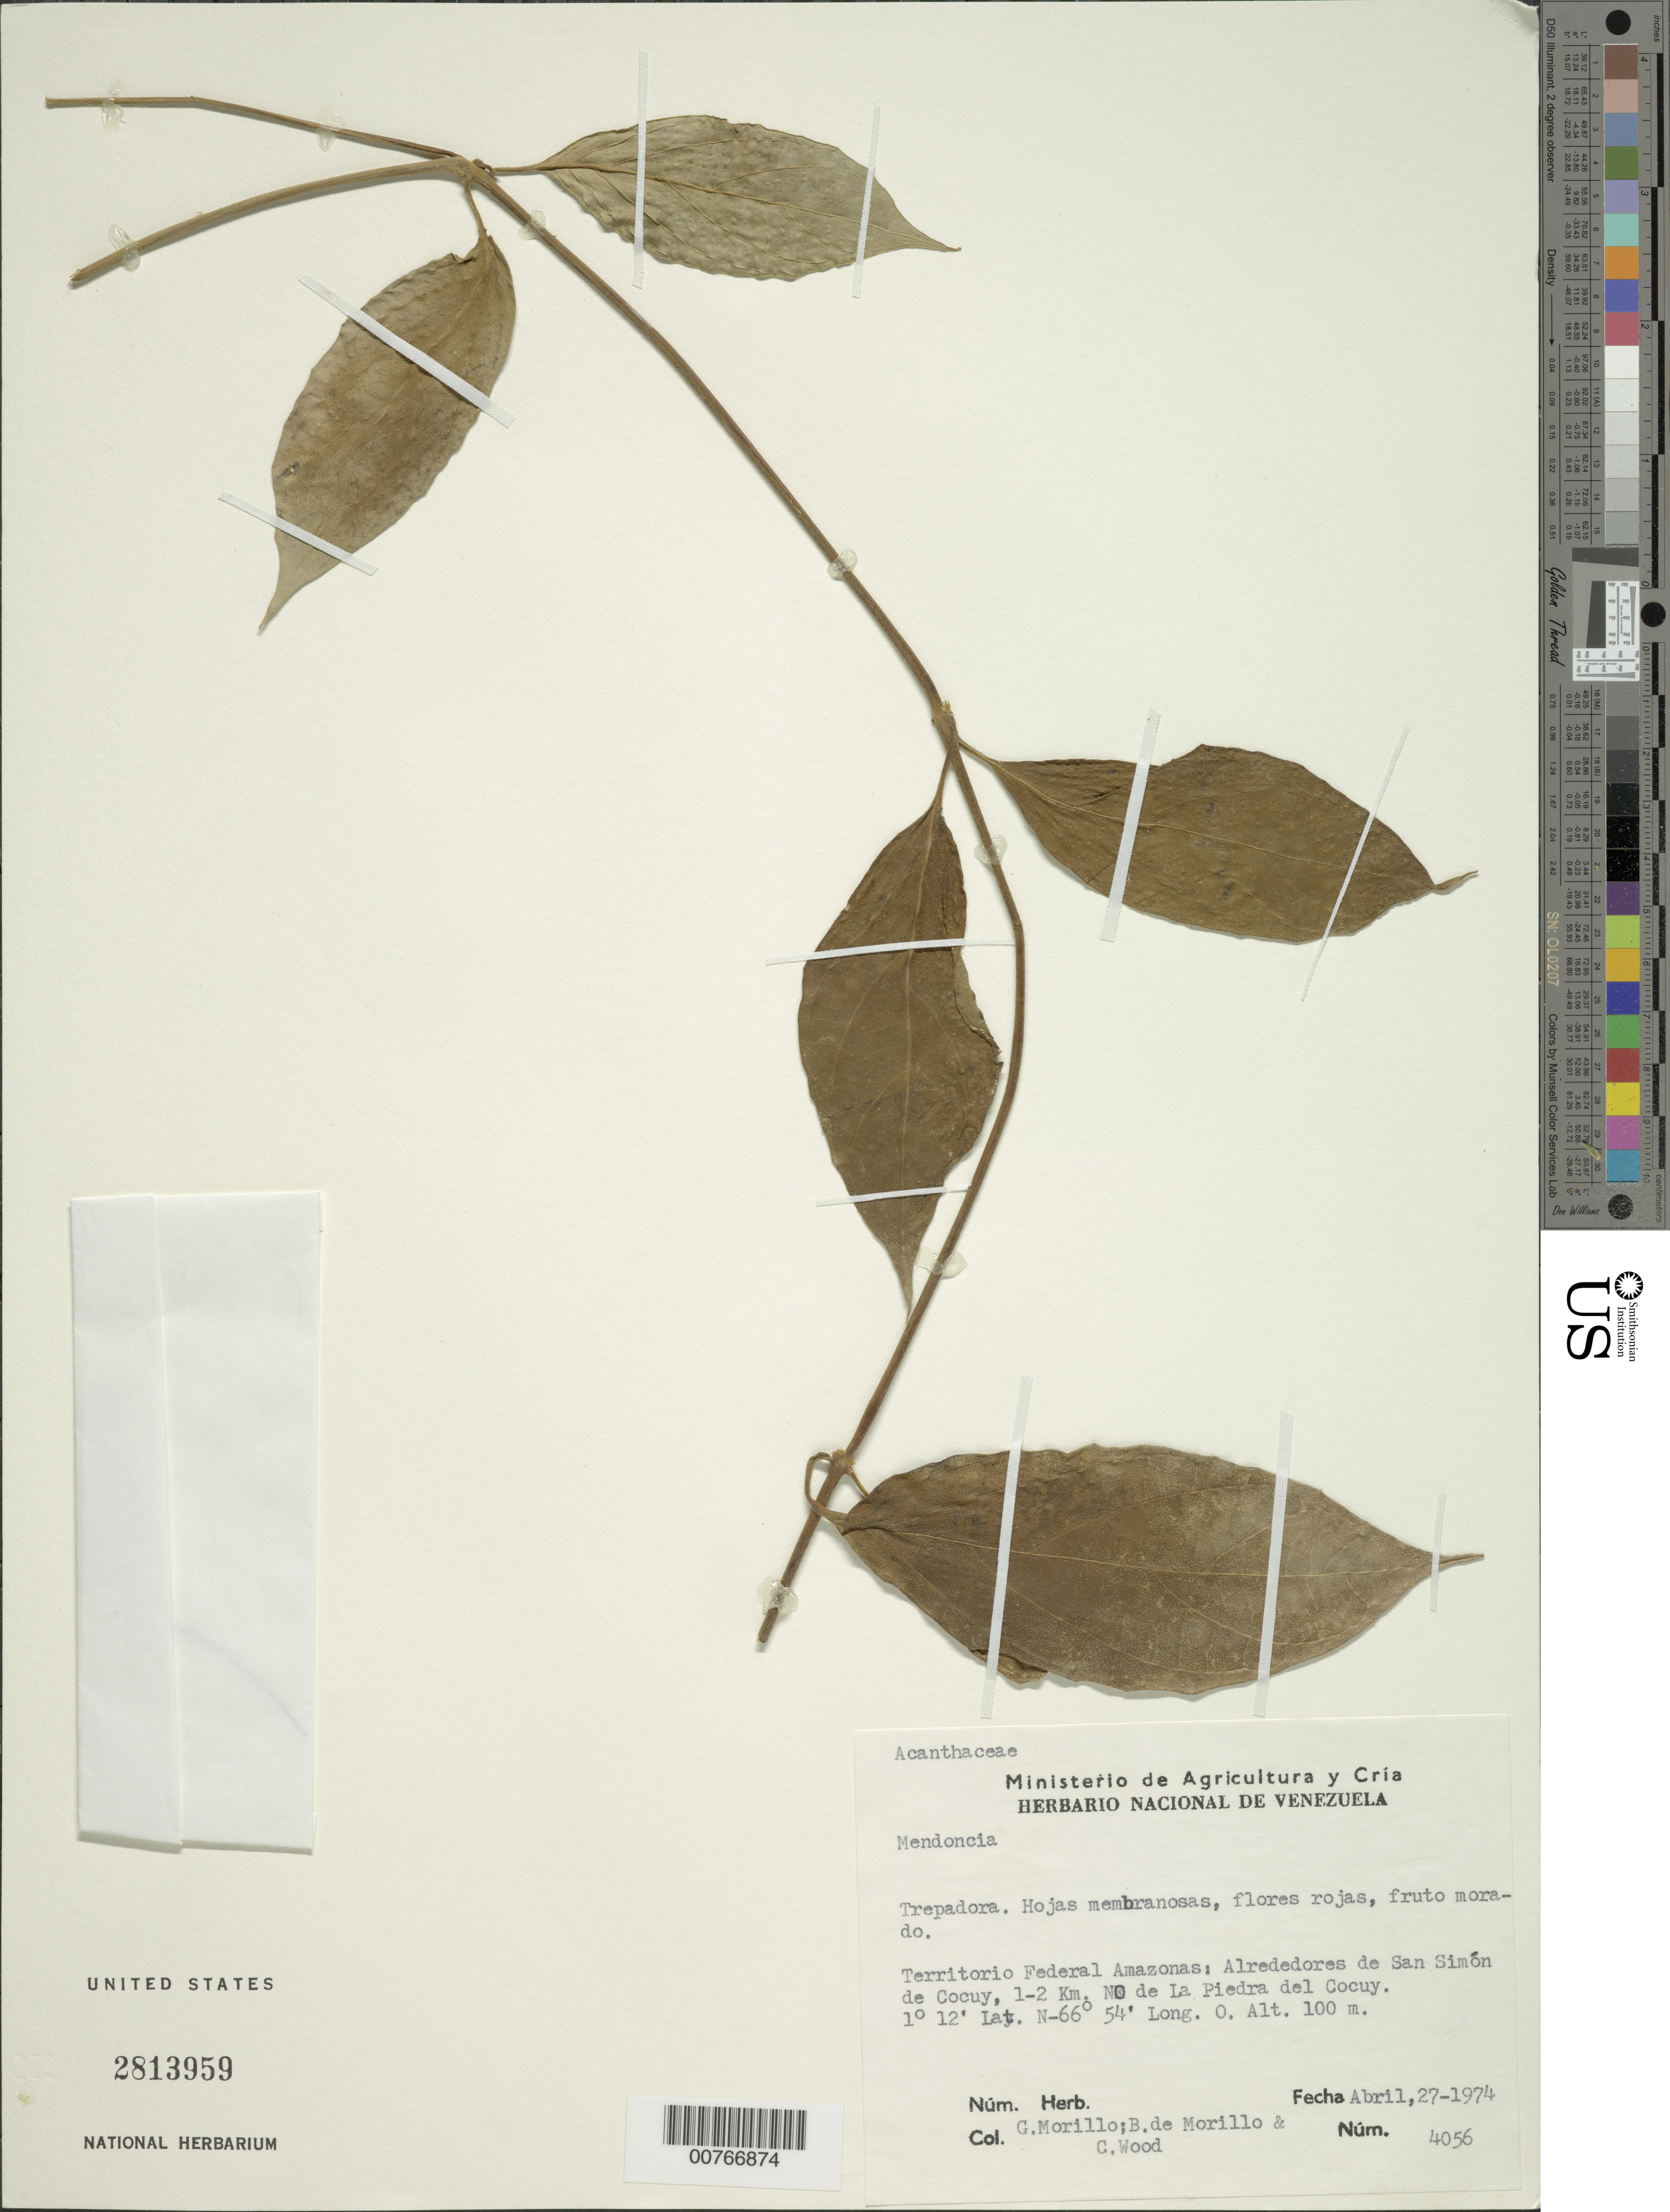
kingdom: Plantae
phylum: Tracheophyta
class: Magnoliopsida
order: Lamiales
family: Acanthaceae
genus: Mendoncia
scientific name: Mendoncia sprucei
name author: Lindau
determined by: Wasshausen, Dieter C., (BOT), Smithsonian Institution - National Museum of Natural History (UNITED STATES)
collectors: G. Morillo, B. Morillo & C. Wood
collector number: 4056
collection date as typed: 27-Apr-74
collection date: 1974-04-27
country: Venezuela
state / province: Amazonas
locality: San Simon de Cocuy, 1-2 km N of Piedra de Cocuy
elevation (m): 100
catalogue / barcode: US 2813959